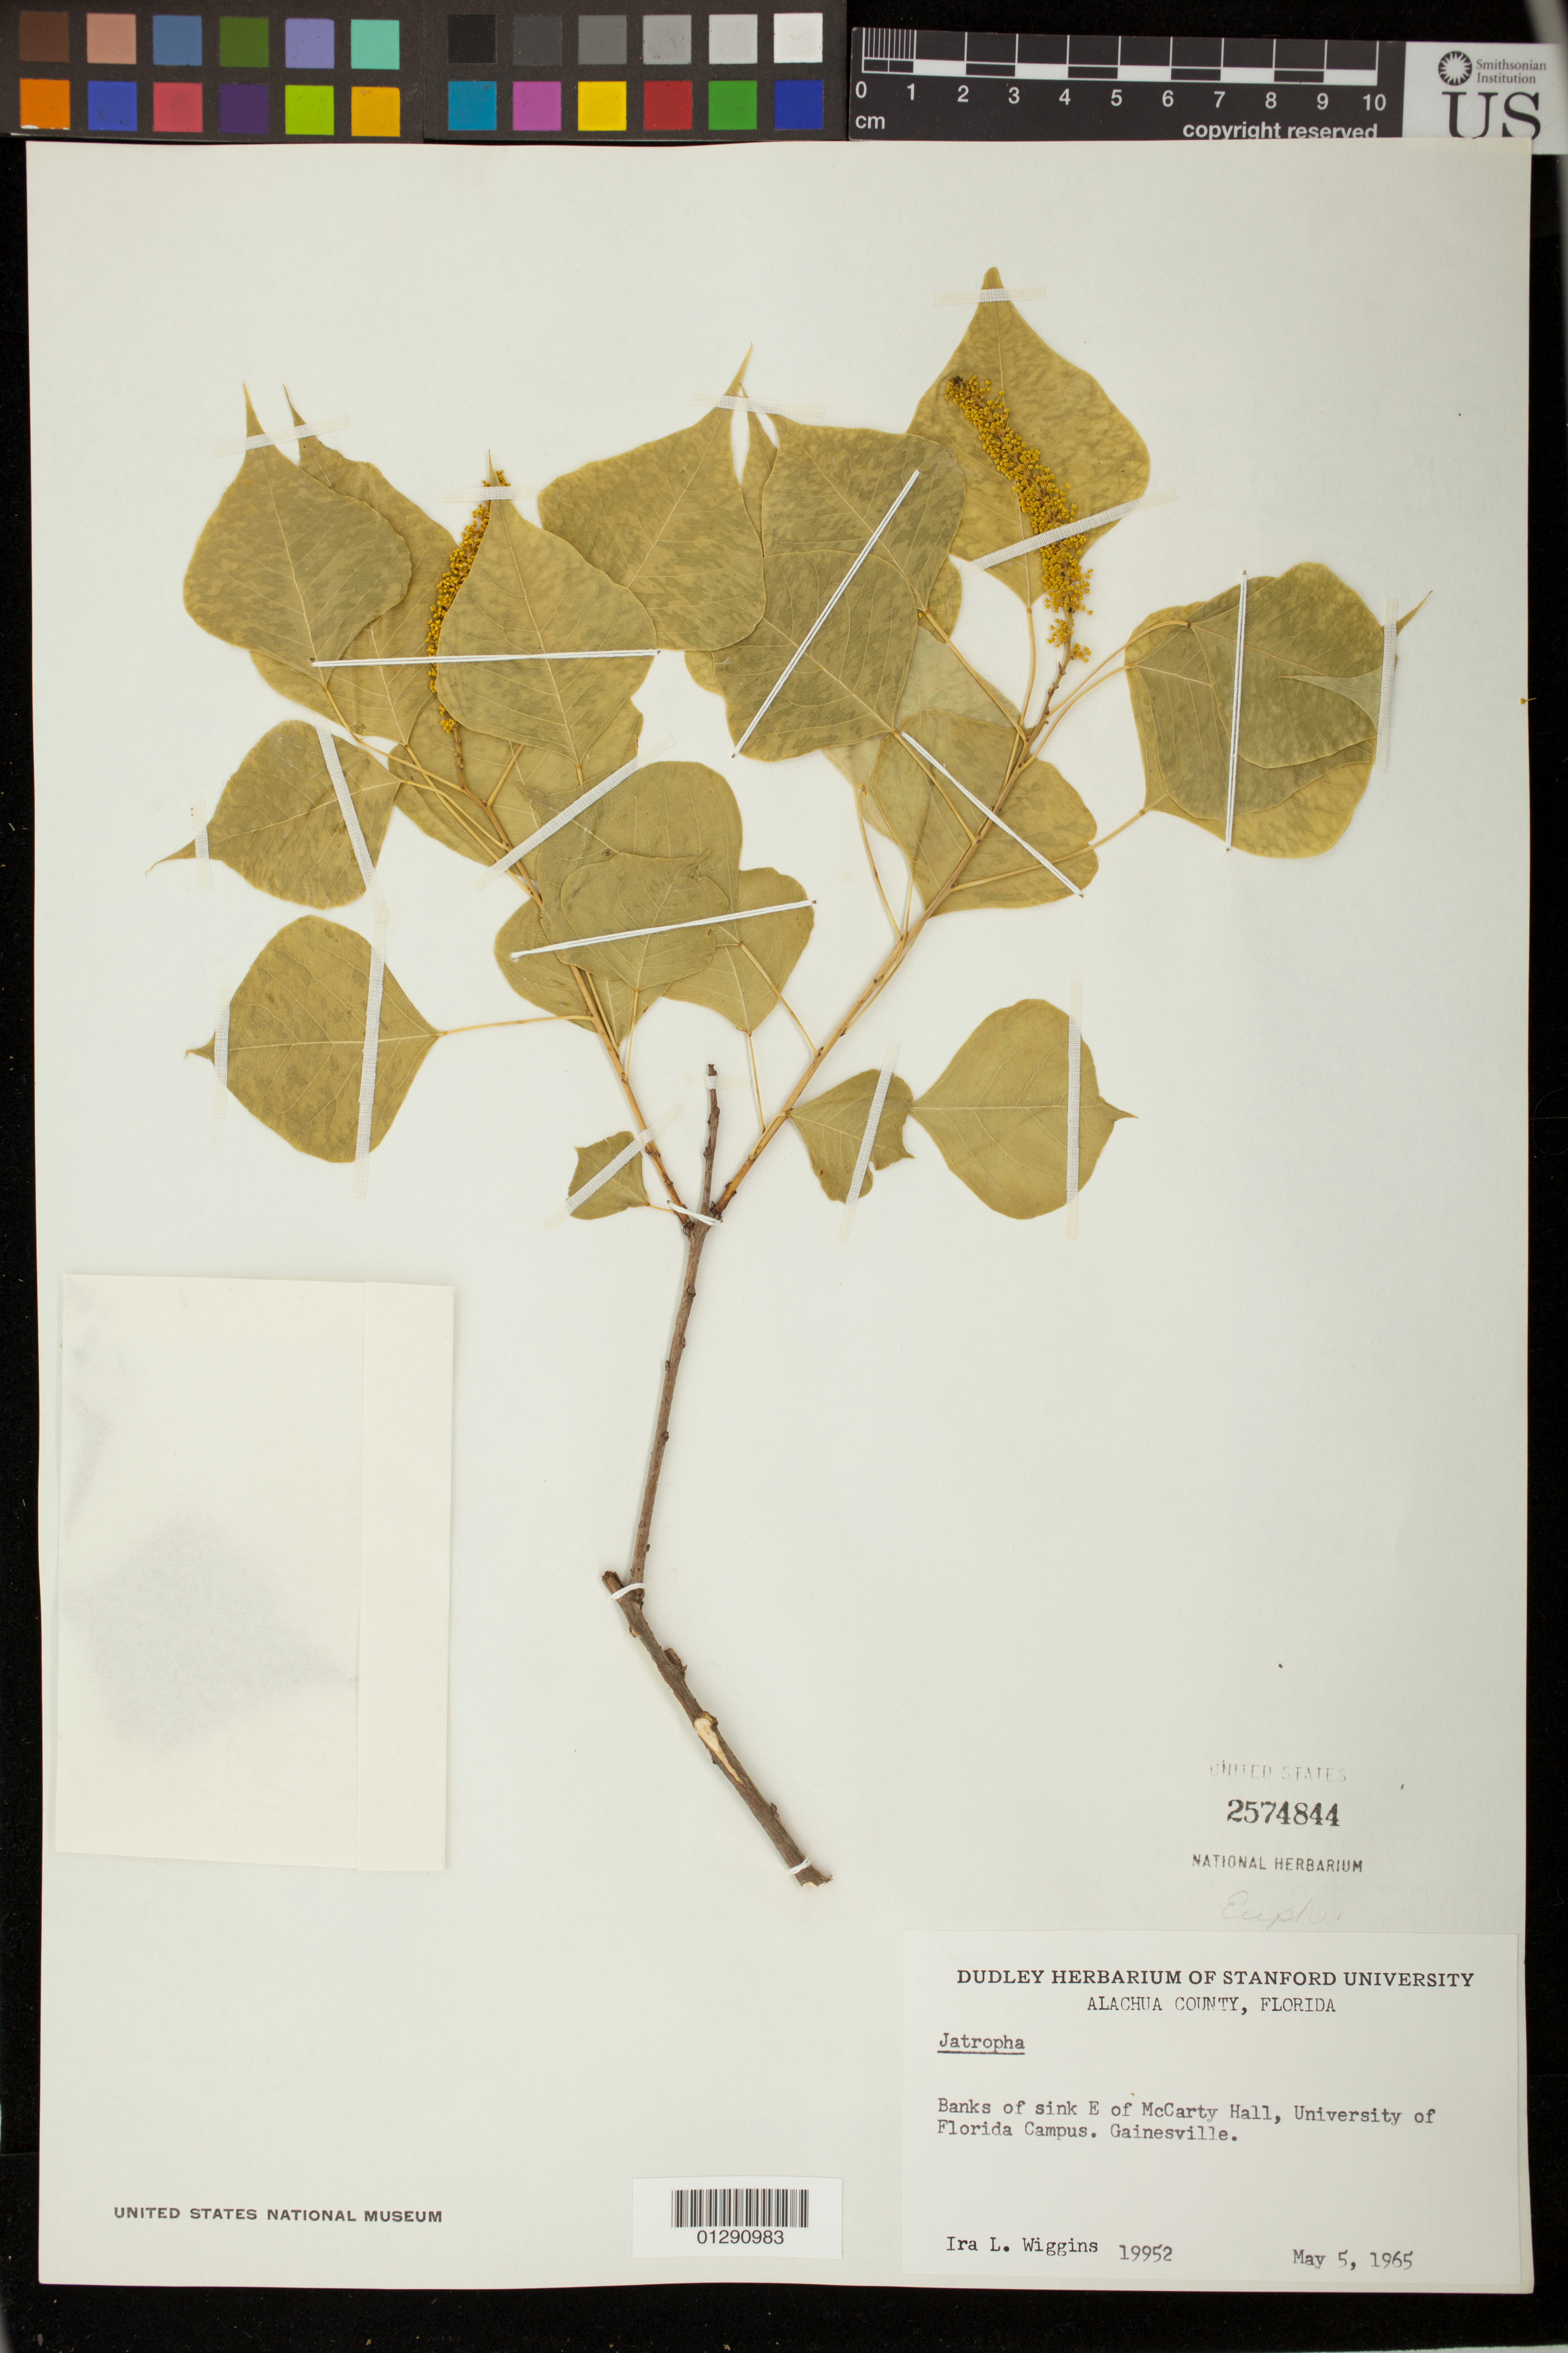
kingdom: Plantae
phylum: Tracheophyta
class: Magnoliopsida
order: Malpighiales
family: Euphorbiaceae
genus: Sapium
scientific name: Sapium sebiferum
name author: (L.) Roxb.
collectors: I. L. Wiggins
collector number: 19952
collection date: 1965-05-05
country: United States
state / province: Florida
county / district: Alachua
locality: Banks of sink E of McCarty Hall, University of Florida Campus. Gainesville.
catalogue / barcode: US 2574844